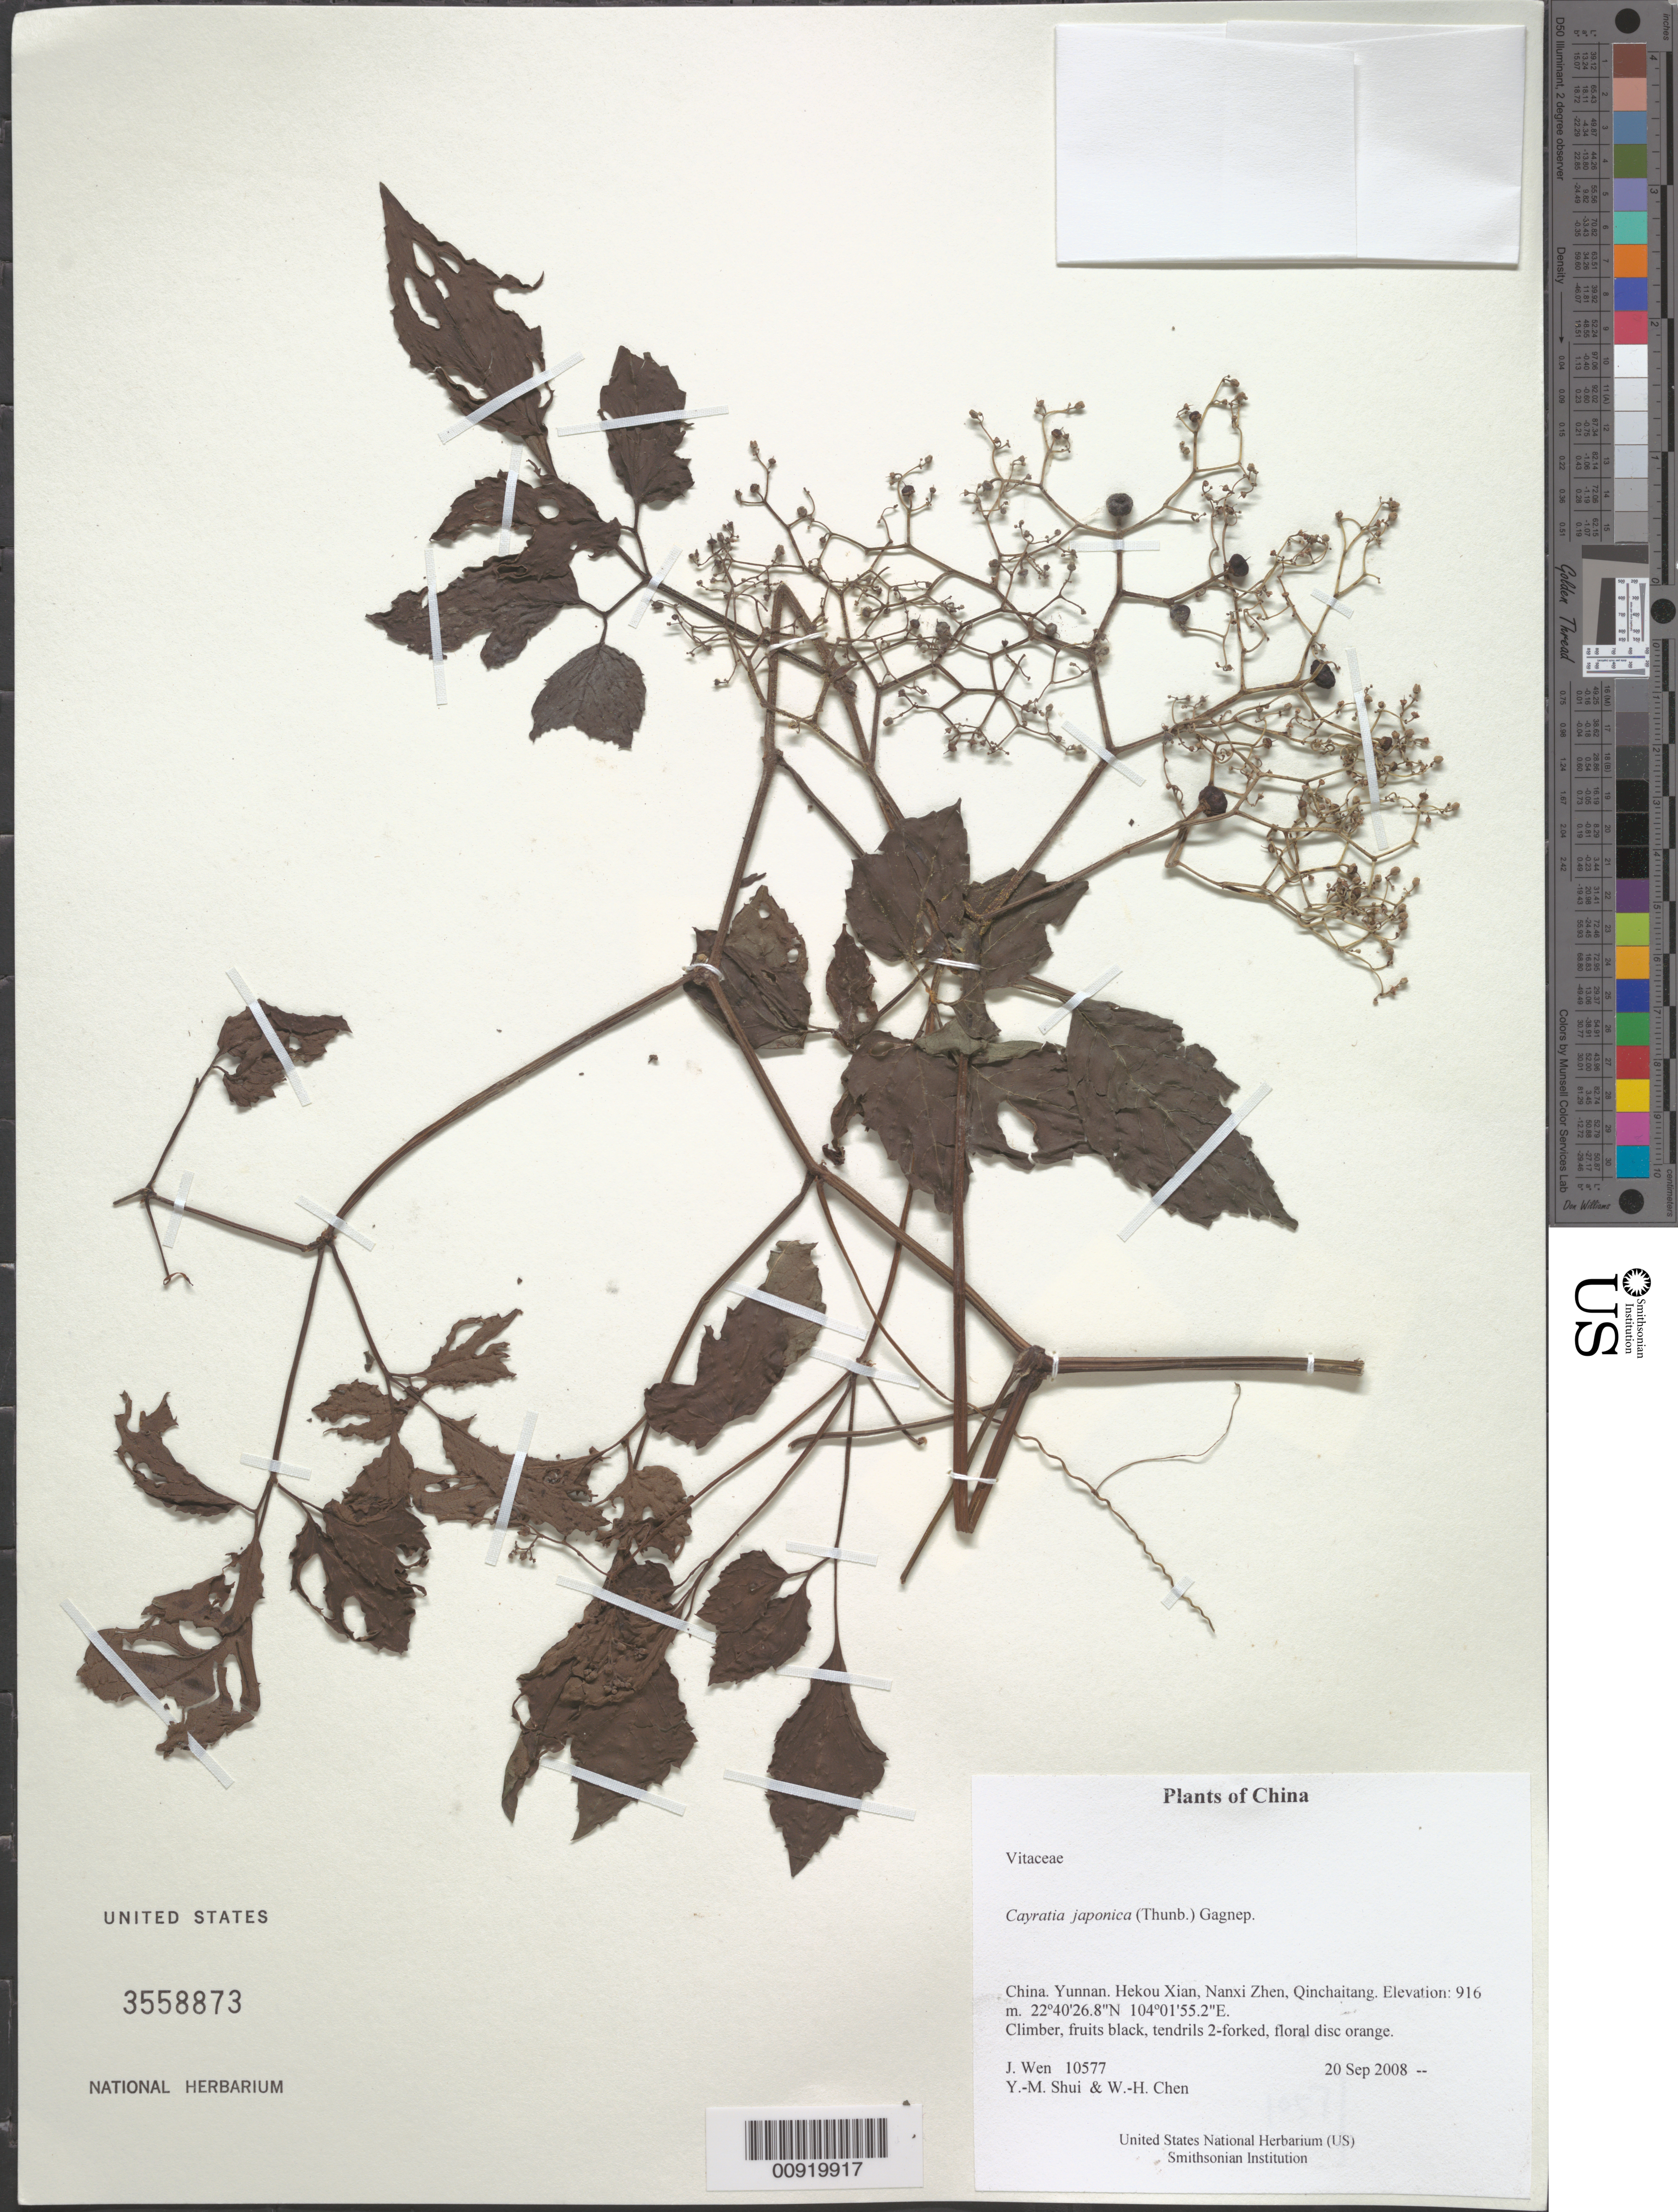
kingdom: Plantae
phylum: Tracheophyta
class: Magnoliopsida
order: Vitales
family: Vitaceae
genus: Causonis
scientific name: Causonis japonica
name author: (Thunb.) Raf.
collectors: J. Wen, Y. Shui & W. Chen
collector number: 10577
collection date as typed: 20 Sep 2008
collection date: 2008-09-20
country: China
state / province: Yunnan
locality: Hekou Xian, Nanxi Zhen, Qinchaitang.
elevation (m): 916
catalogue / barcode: US 3558873